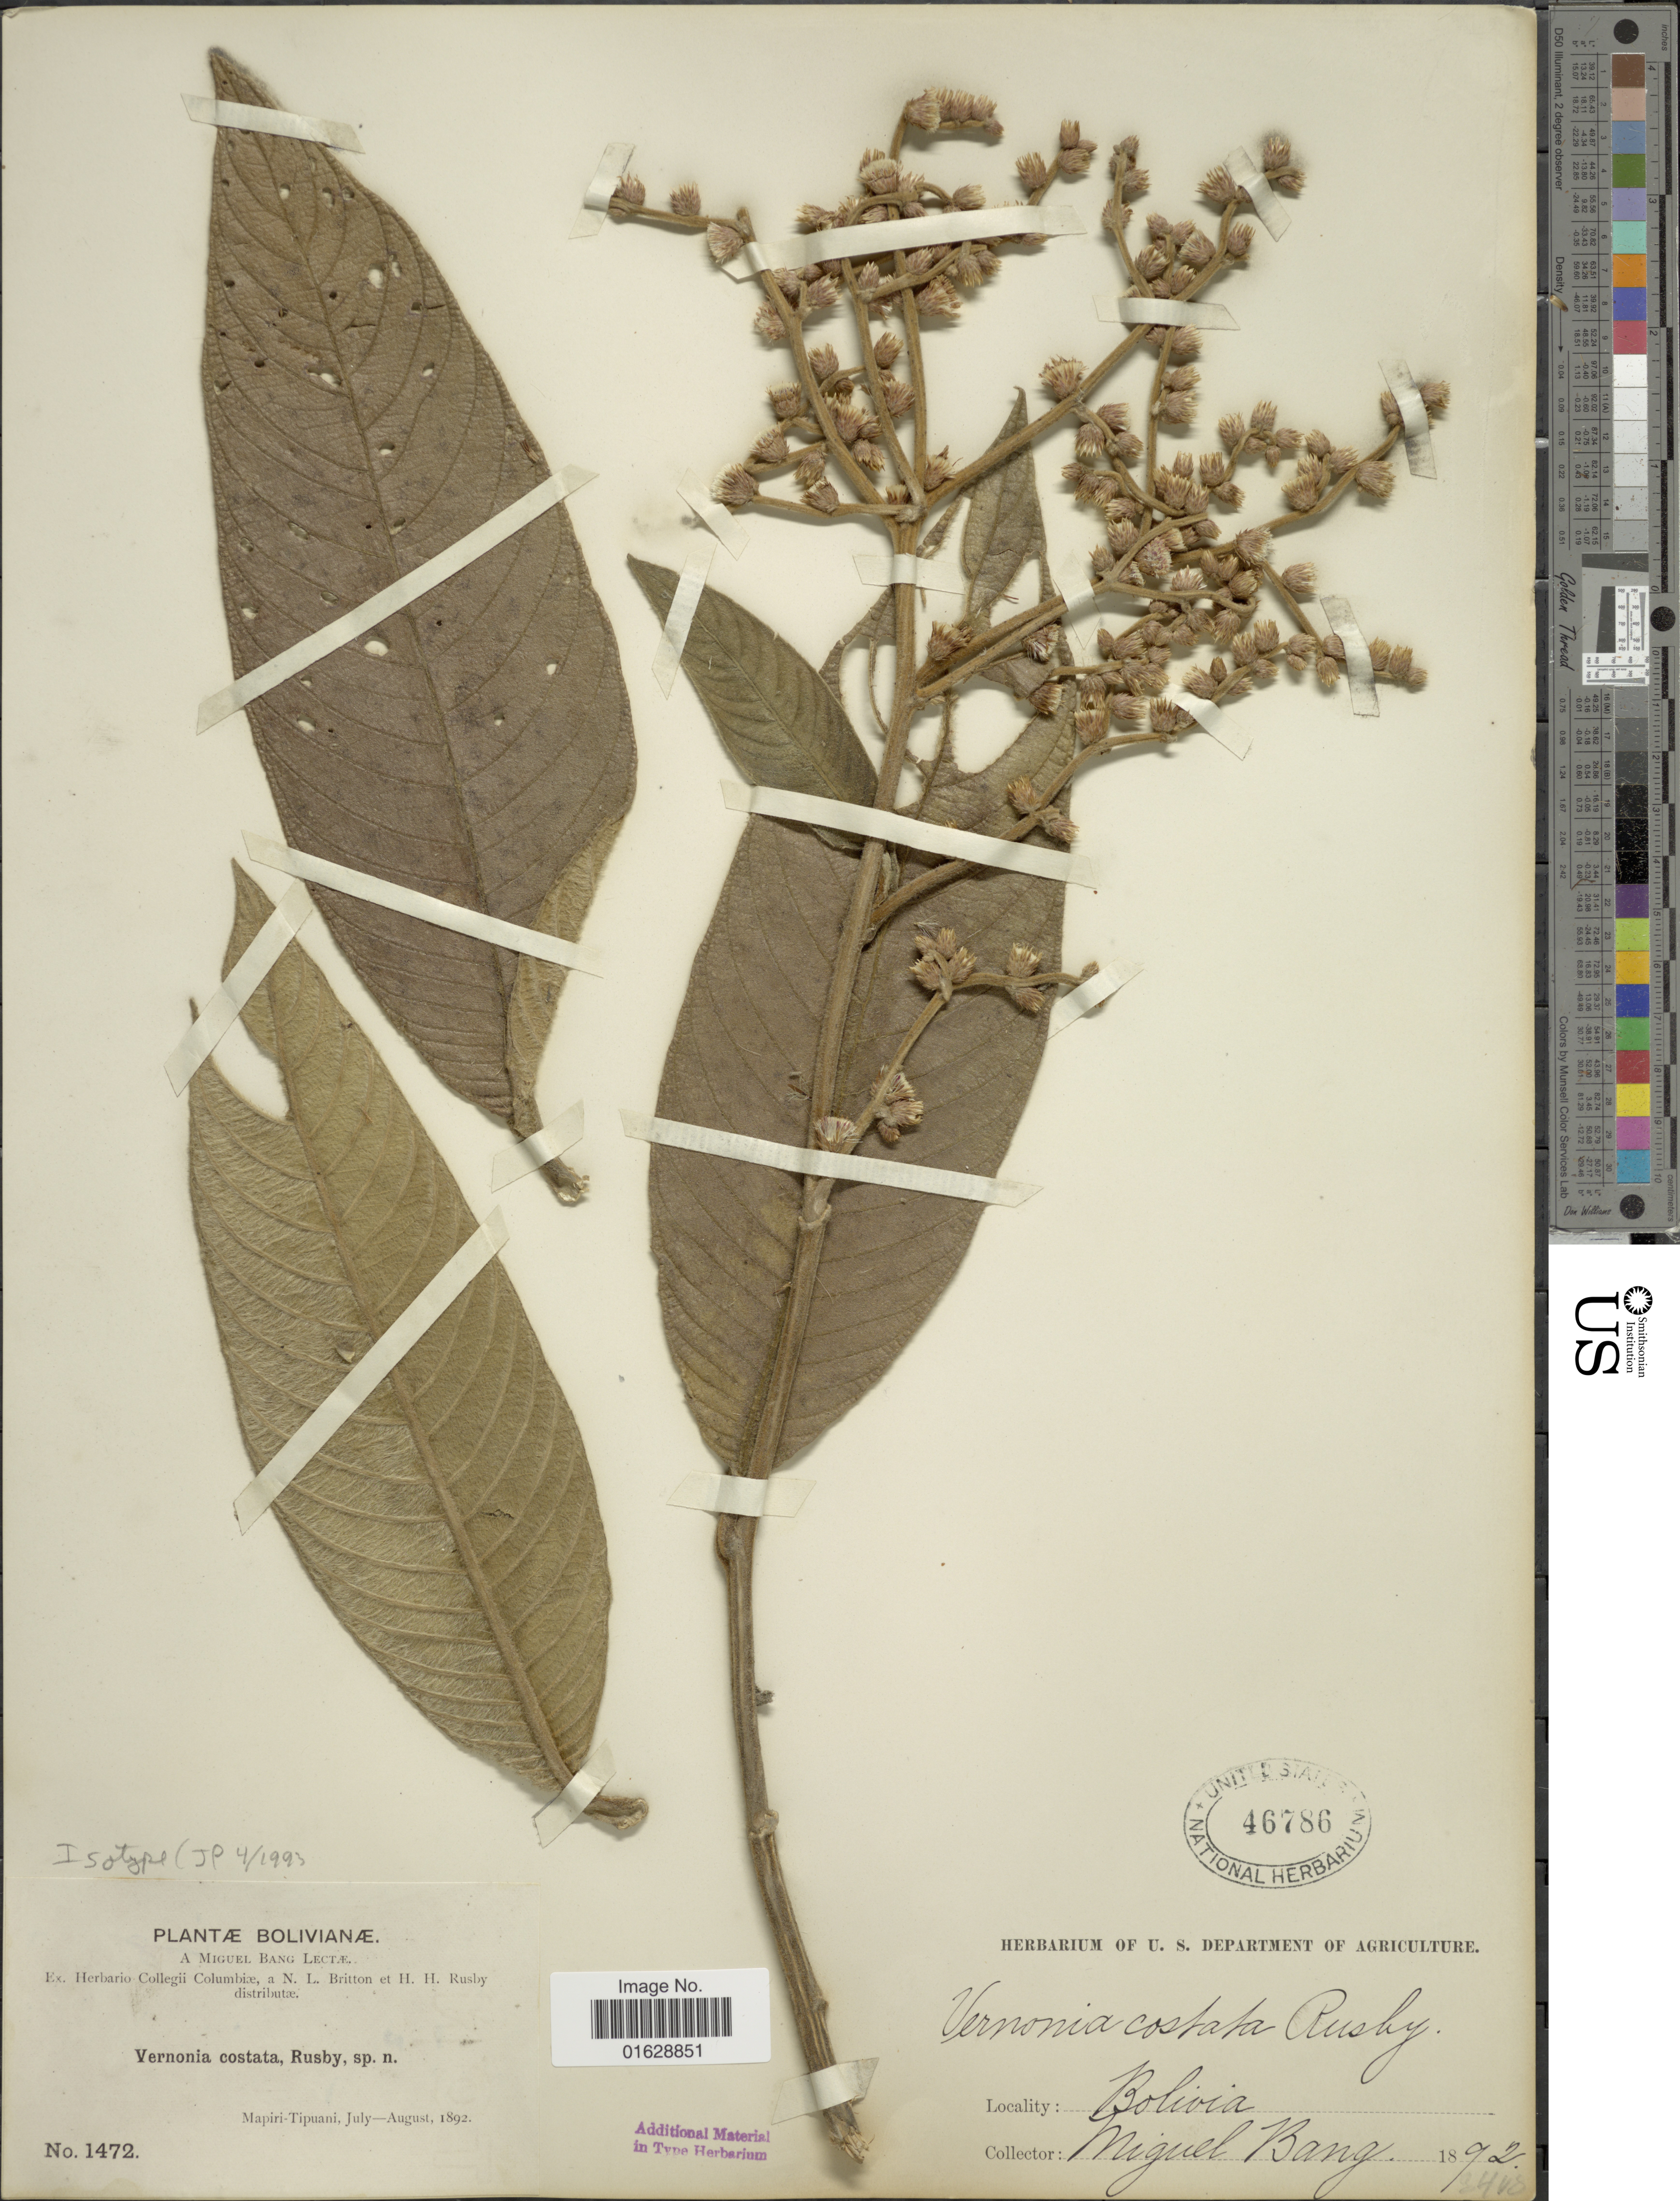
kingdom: Plantae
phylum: Tracheophyta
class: Magnoliopsida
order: Asterales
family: Asteraceae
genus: Lepidaploa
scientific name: Lepidaploa costata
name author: (Rusby) H. Rob.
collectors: M. Bang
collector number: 1472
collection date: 1892-07/1892-08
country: Bolivia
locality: Mapiri-Tipuani.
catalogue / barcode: US 46786